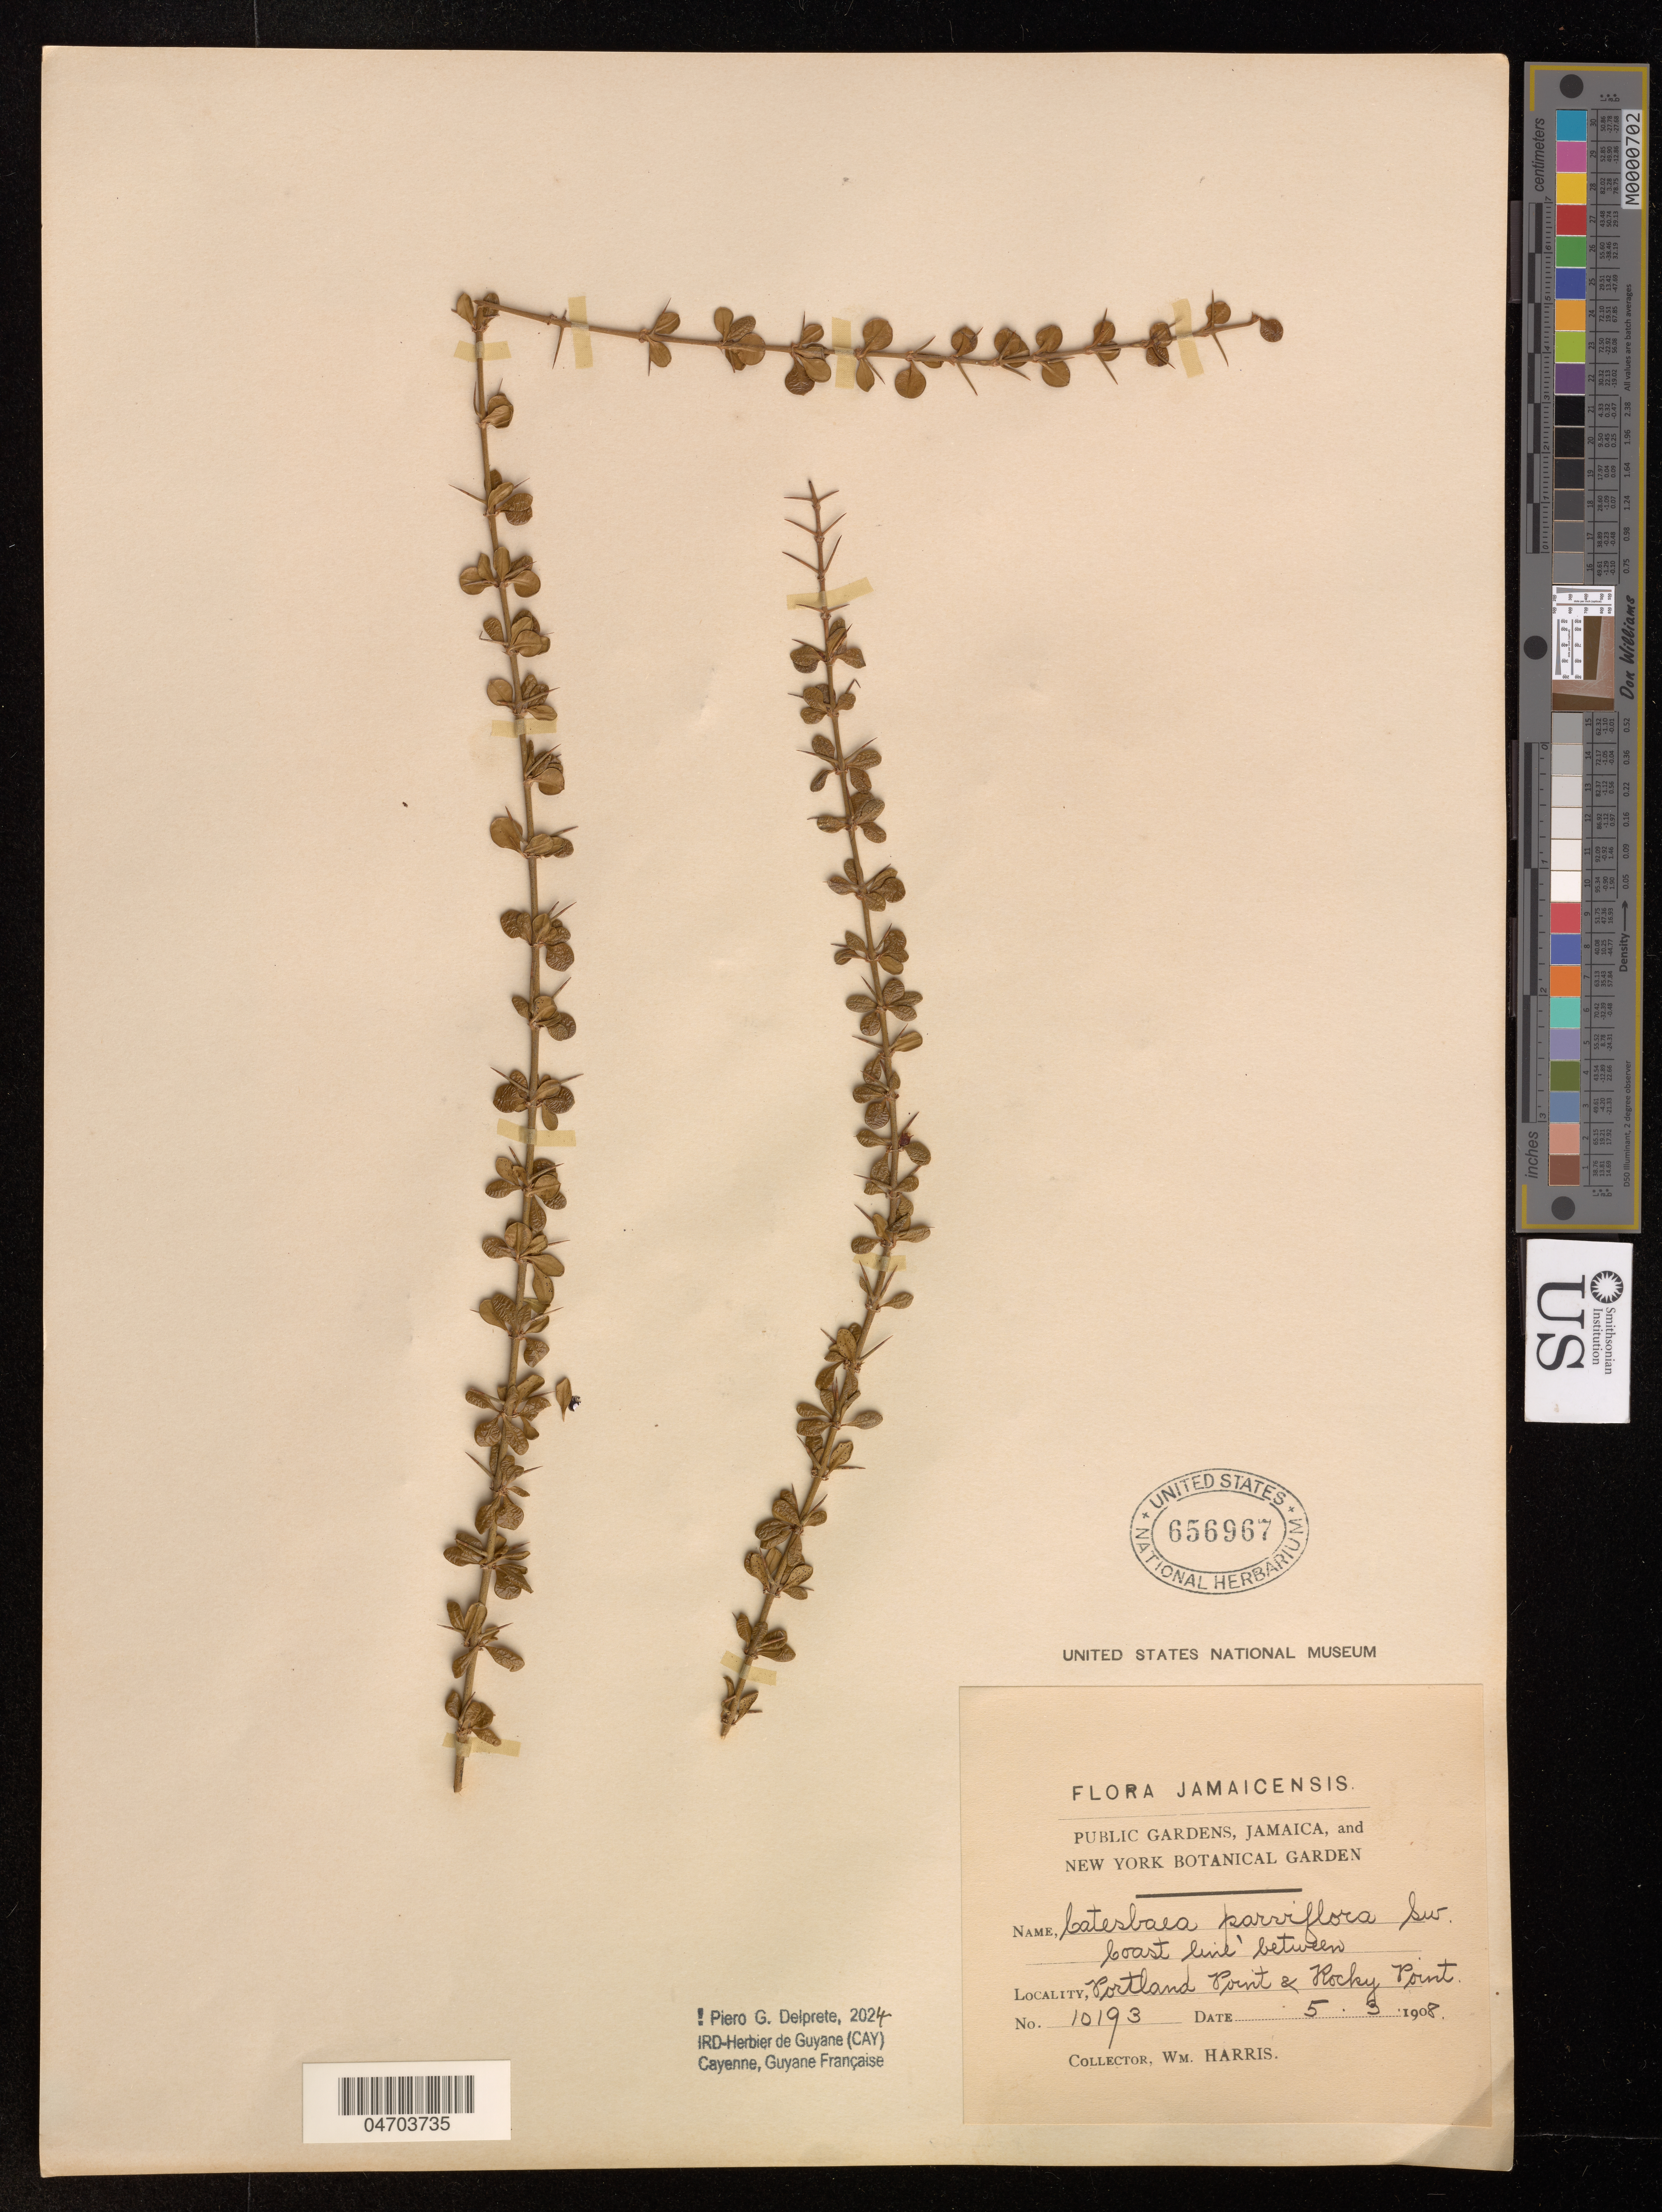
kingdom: Plantae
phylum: Tracheophyta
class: Magnoliopsida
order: Gentianales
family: Rubiaceae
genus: Catesbaea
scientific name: Catesbaea parviflora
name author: Sw.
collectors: W. Harris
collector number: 10193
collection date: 1908-03-05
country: Jamaica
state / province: Portland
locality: Coastline between Portland Point & Rocky Point.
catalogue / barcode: US 656967